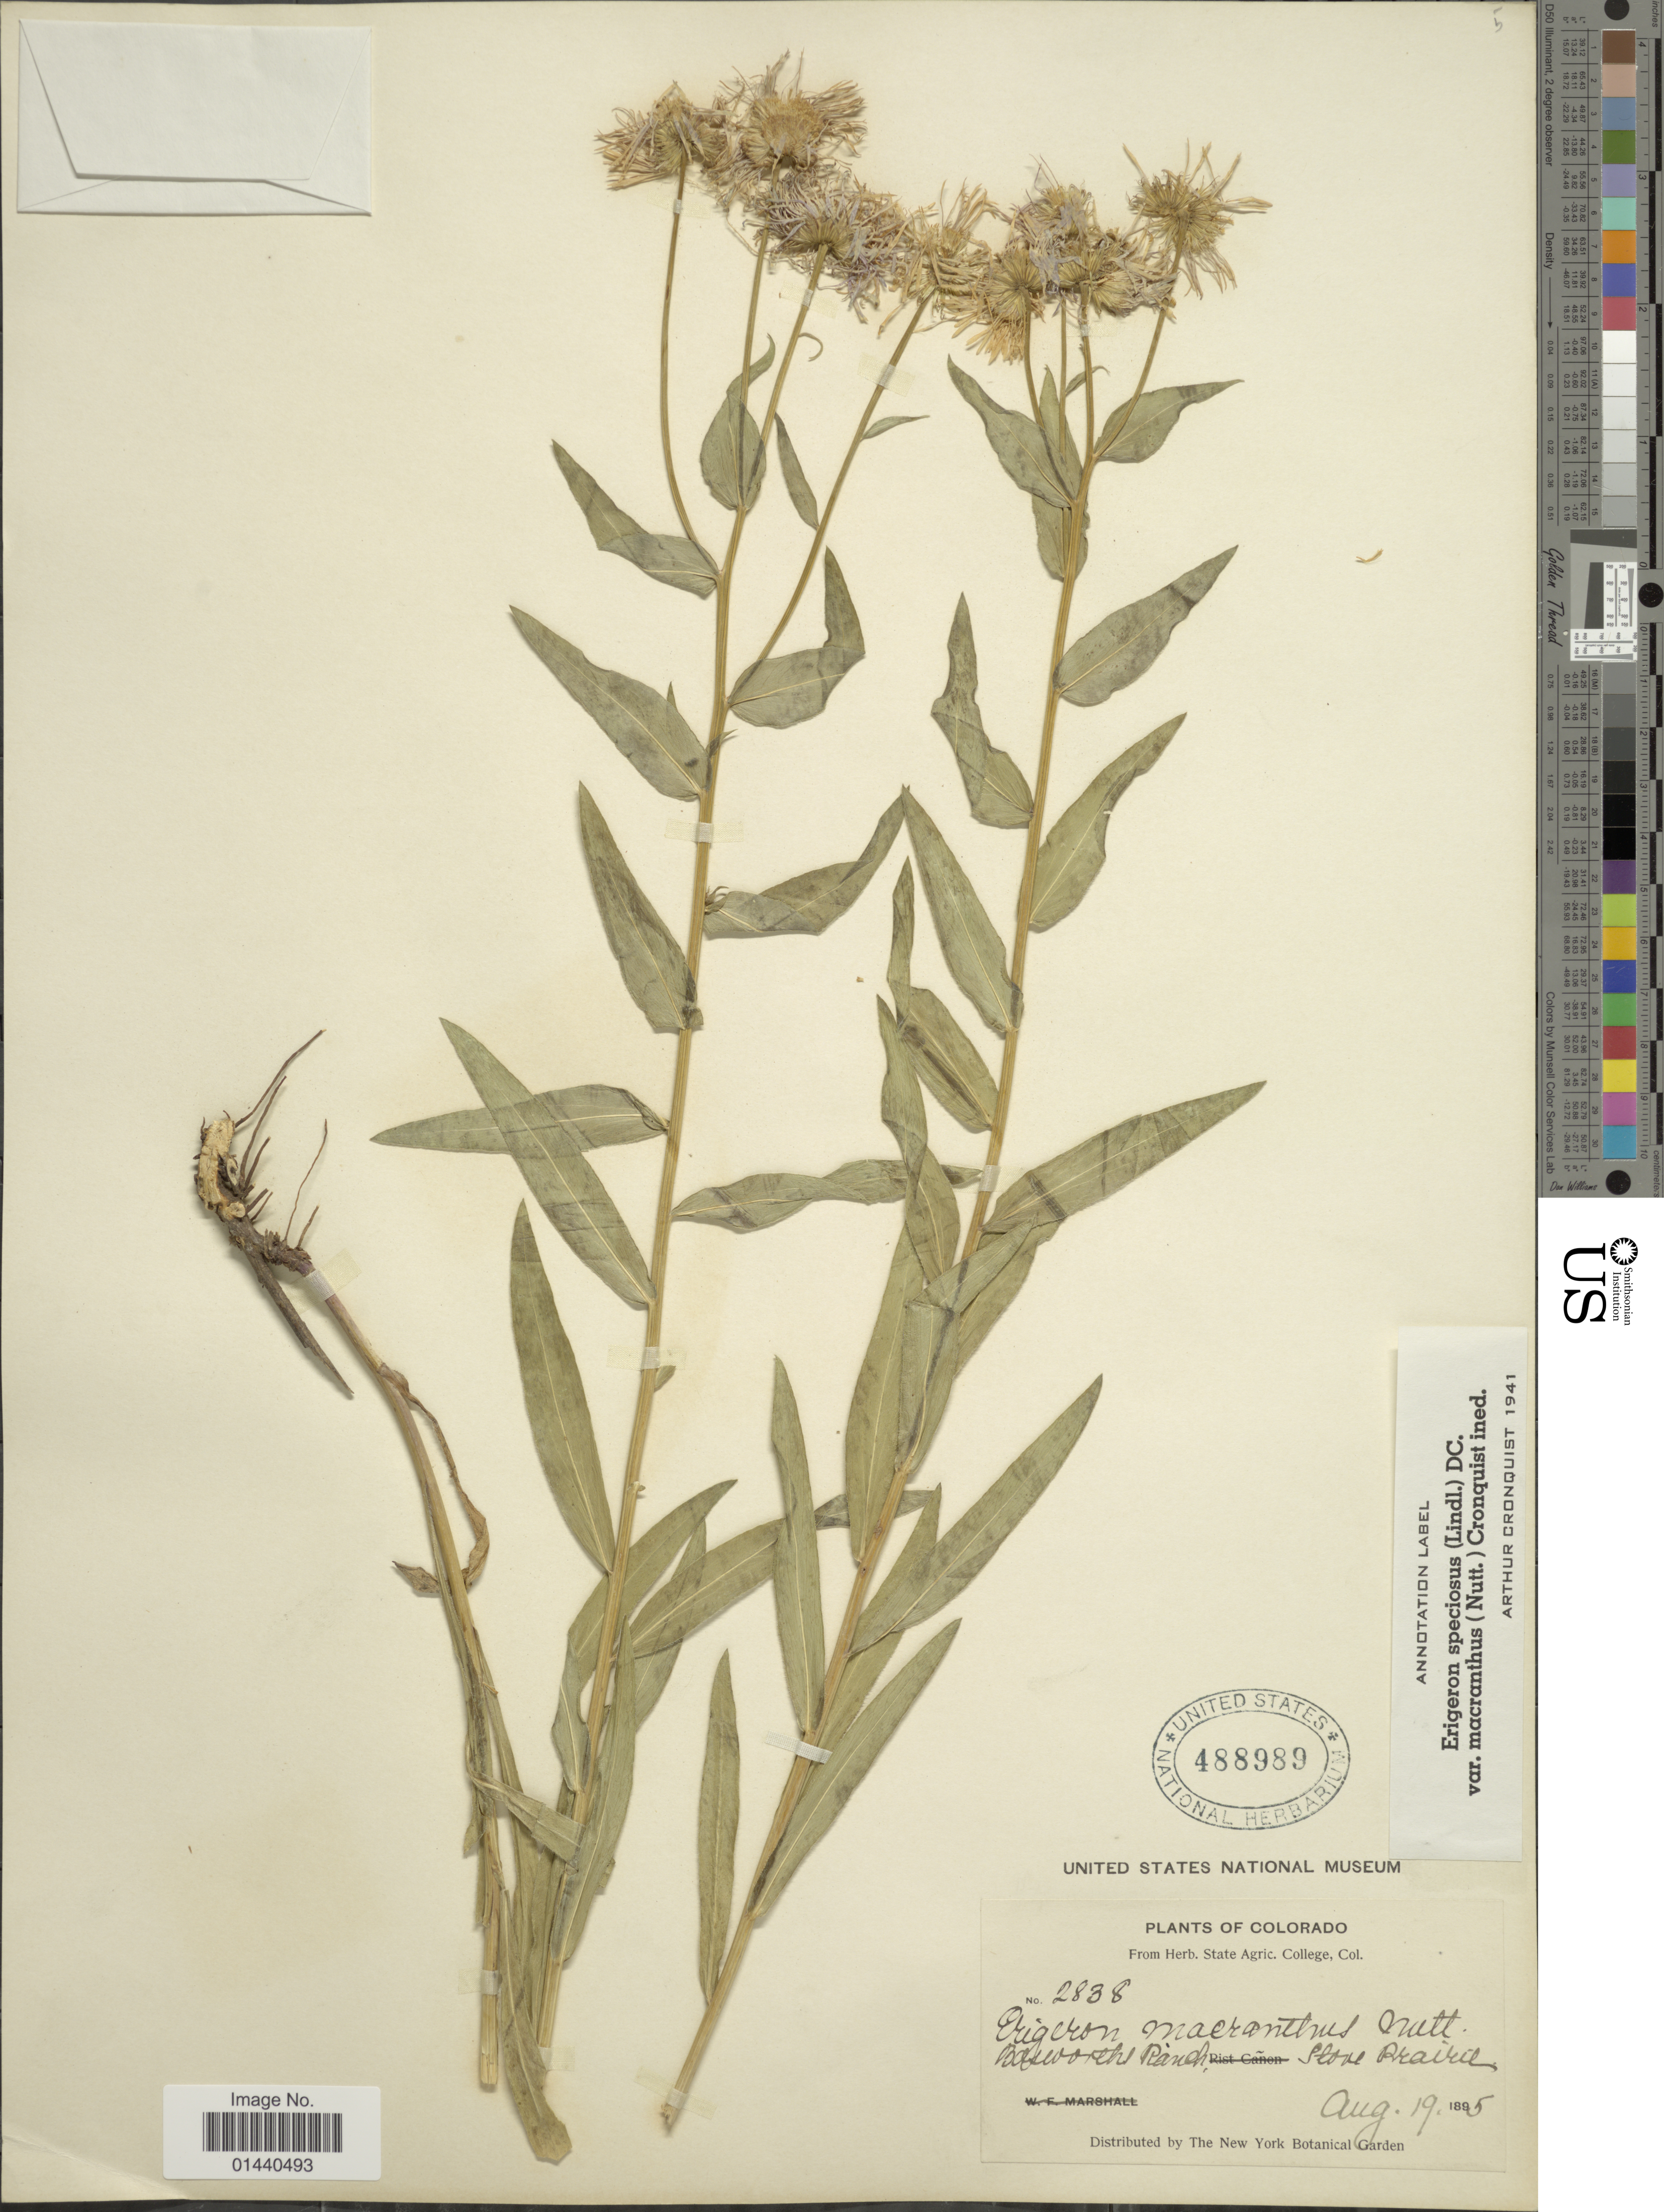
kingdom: Plantae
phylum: Tracheophyta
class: Magnoliopsida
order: Asterales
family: Asteraceae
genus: Erigeron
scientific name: Erigeron speciosus var. macranthus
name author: (Nutt.) Cronq.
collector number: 2838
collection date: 1895-08-19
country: United States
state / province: Colorado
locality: Bosworth's Ranch. Stove Prairie.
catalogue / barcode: US 488989